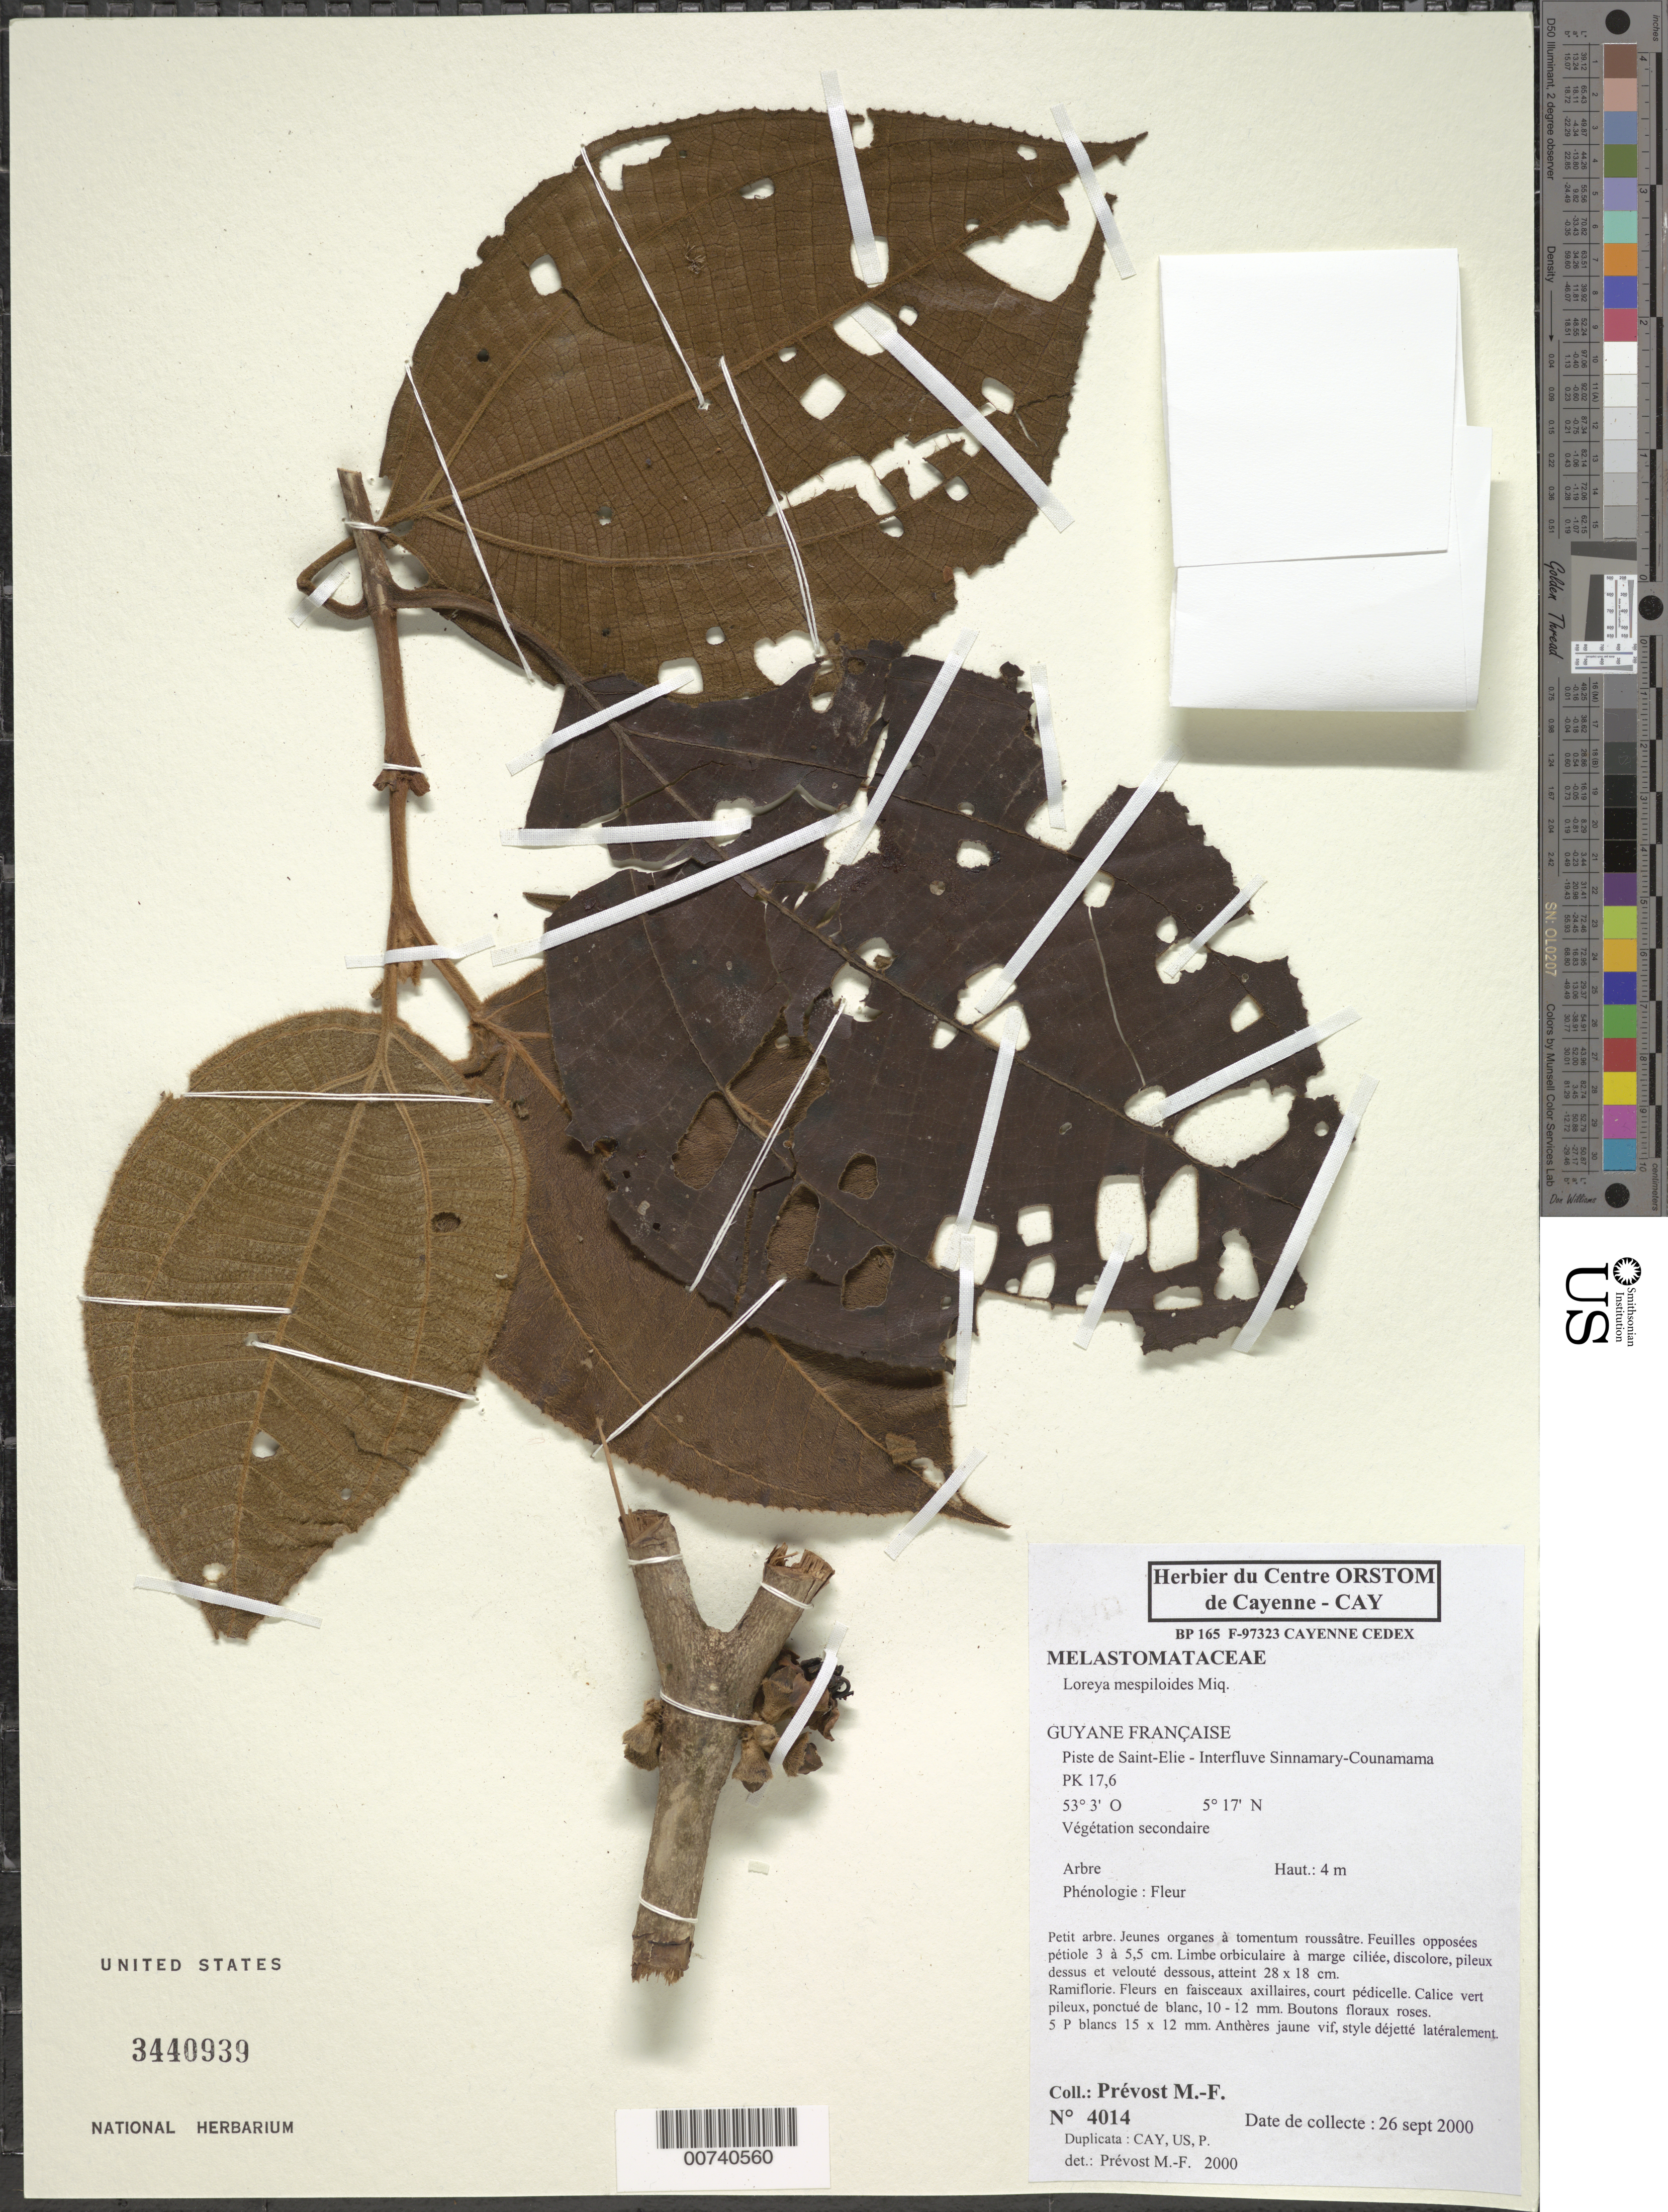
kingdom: Plantae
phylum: Tracheophyta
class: Magnoliopsida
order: Myrtales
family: Melastomataceae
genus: Bellucia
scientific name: Bellucia mespiloides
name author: (Miq.) J.F. Macbr.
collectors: M.-F. Prévost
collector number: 4014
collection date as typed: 26-Sep-00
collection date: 2000-09-26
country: French Guiana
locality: Piste de Saint-Élie, interfleuve Sinnamary-Counamama, PK 17.6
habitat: Secondary vegetation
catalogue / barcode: US 3440939